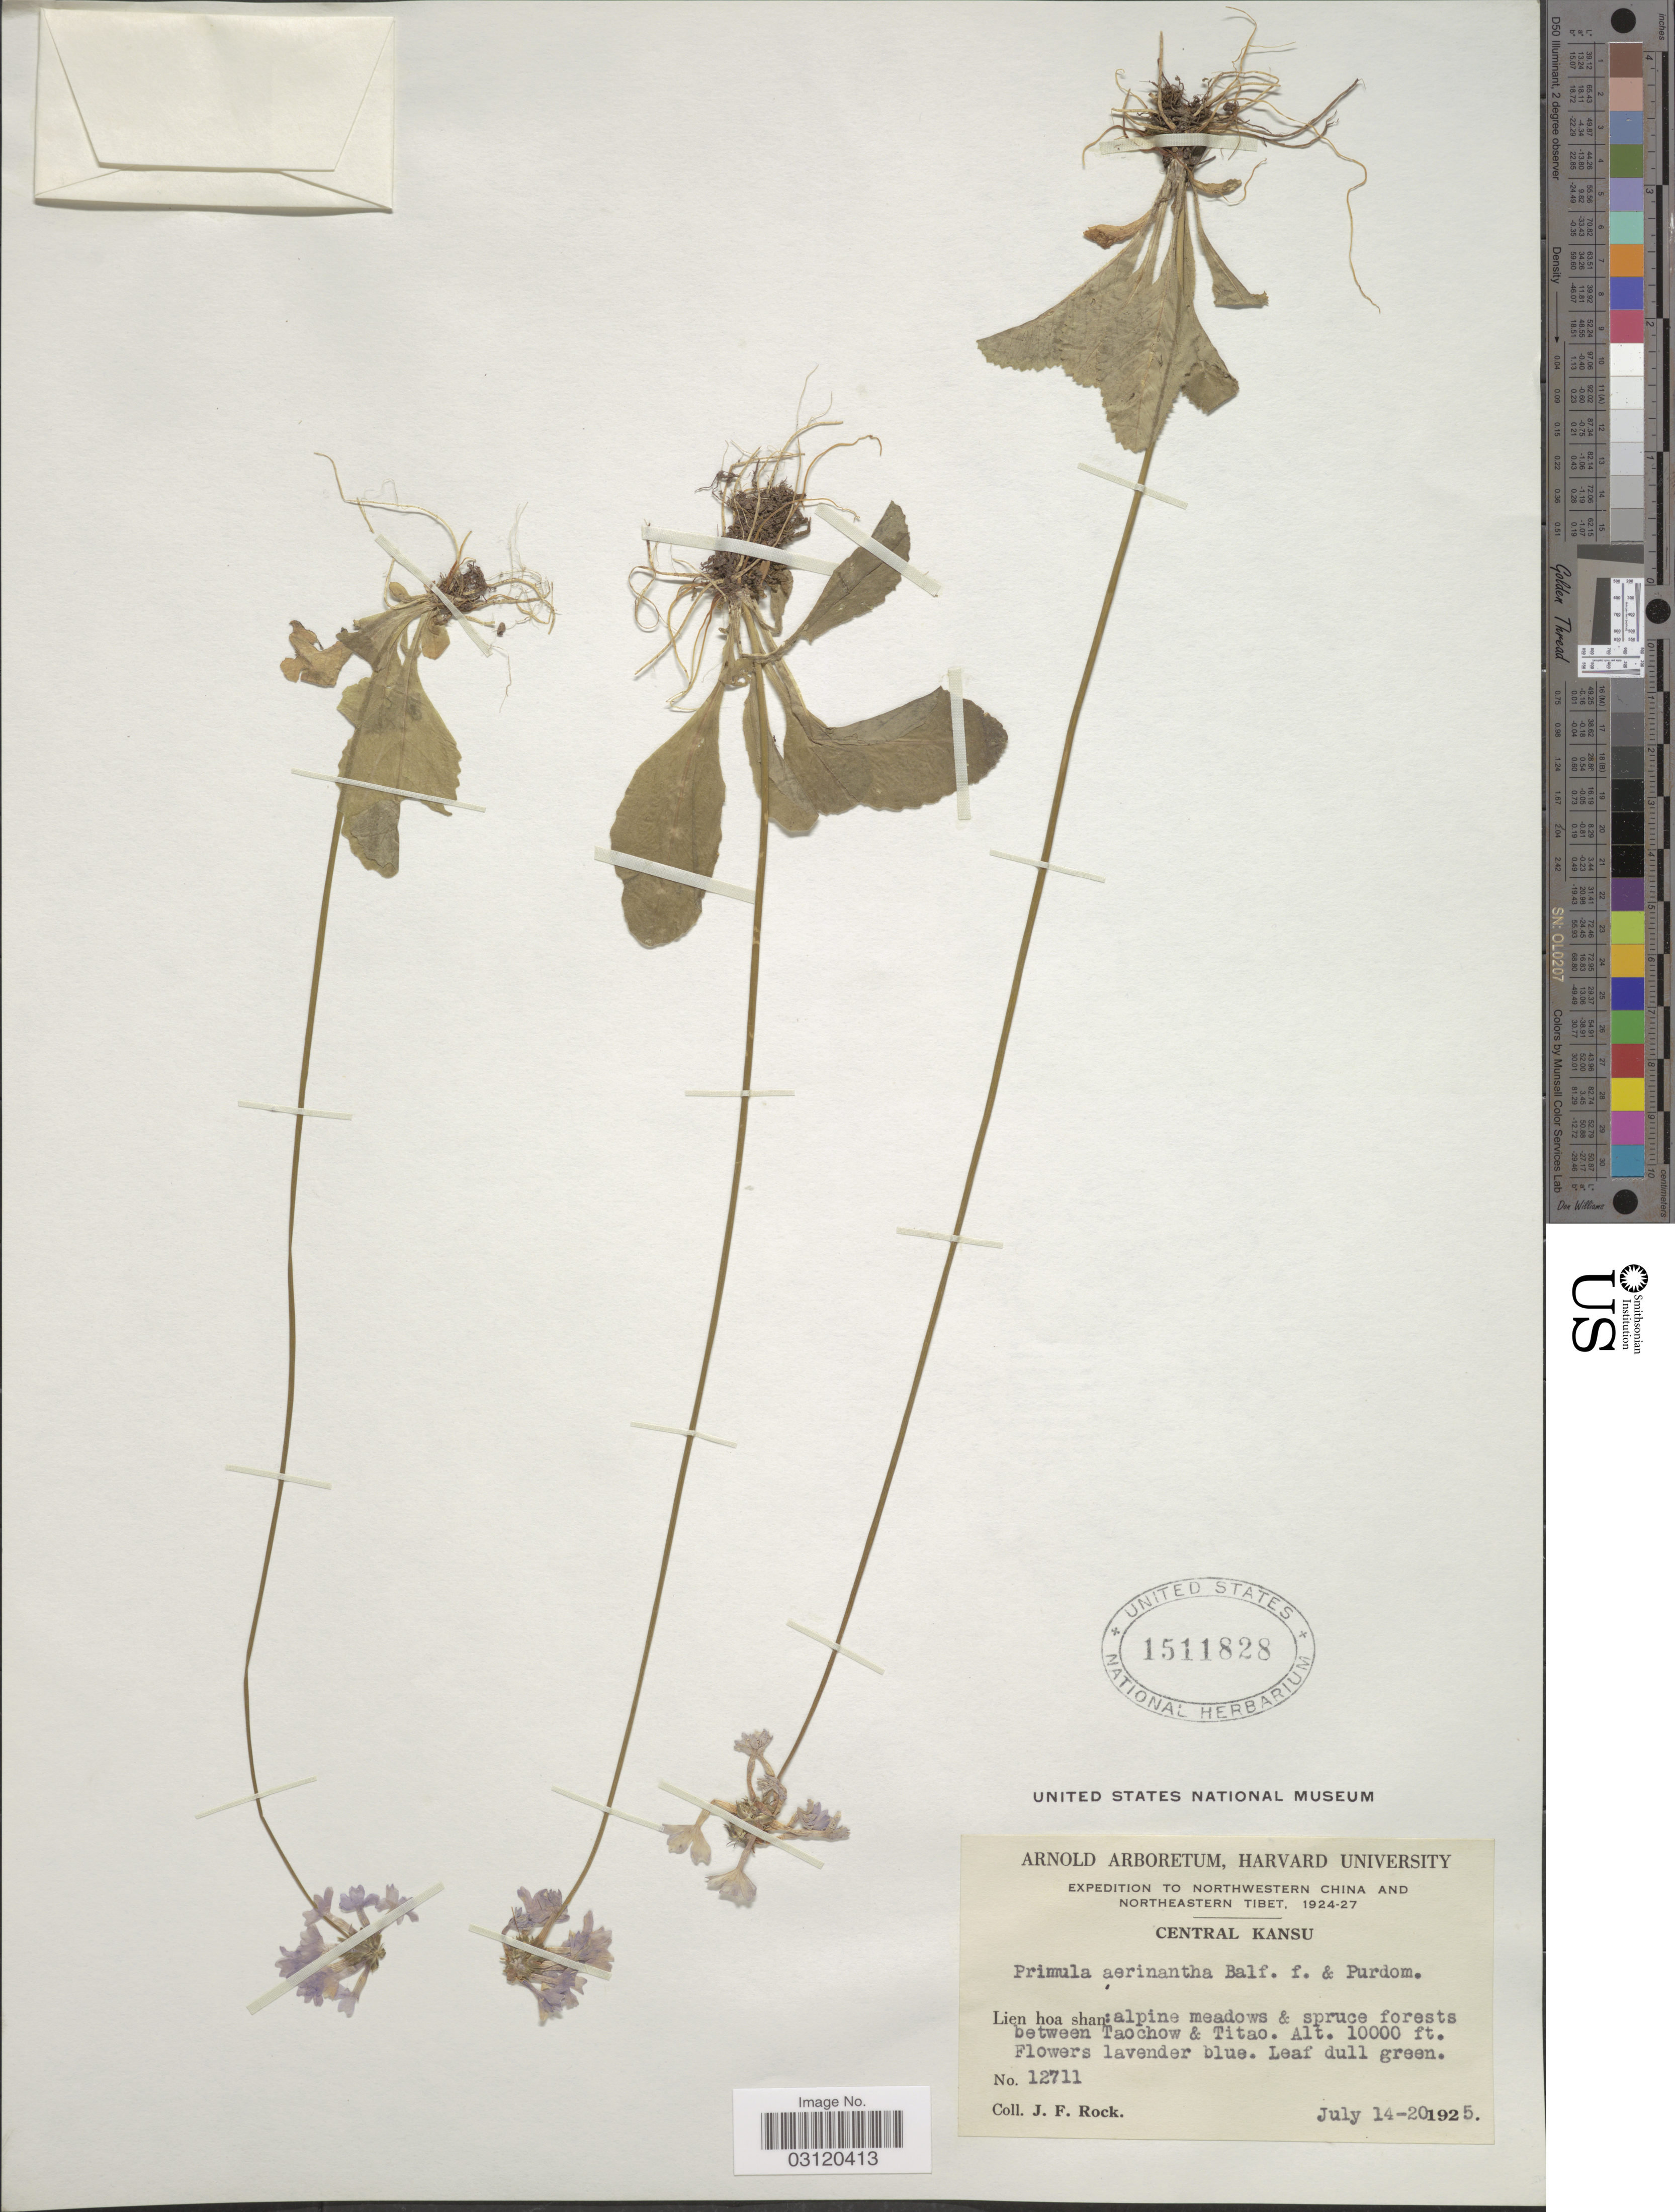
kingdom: Plantae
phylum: Tracheophyta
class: Magnoliopsida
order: Ericales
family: Primulaceae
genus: Primula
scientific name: Primula aerinantha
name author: Balf. f. & Purdom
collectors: J. Rock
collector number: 12711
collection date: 1925-07-14/1925-07-20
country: China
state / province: Gansu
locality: Northwestern China and Northeastern Tibet. Central Kansu. Lien hoa shan: alpine meadows & spruce forests between Taochow & Titao.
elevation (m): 3048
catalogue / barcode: US 1511828